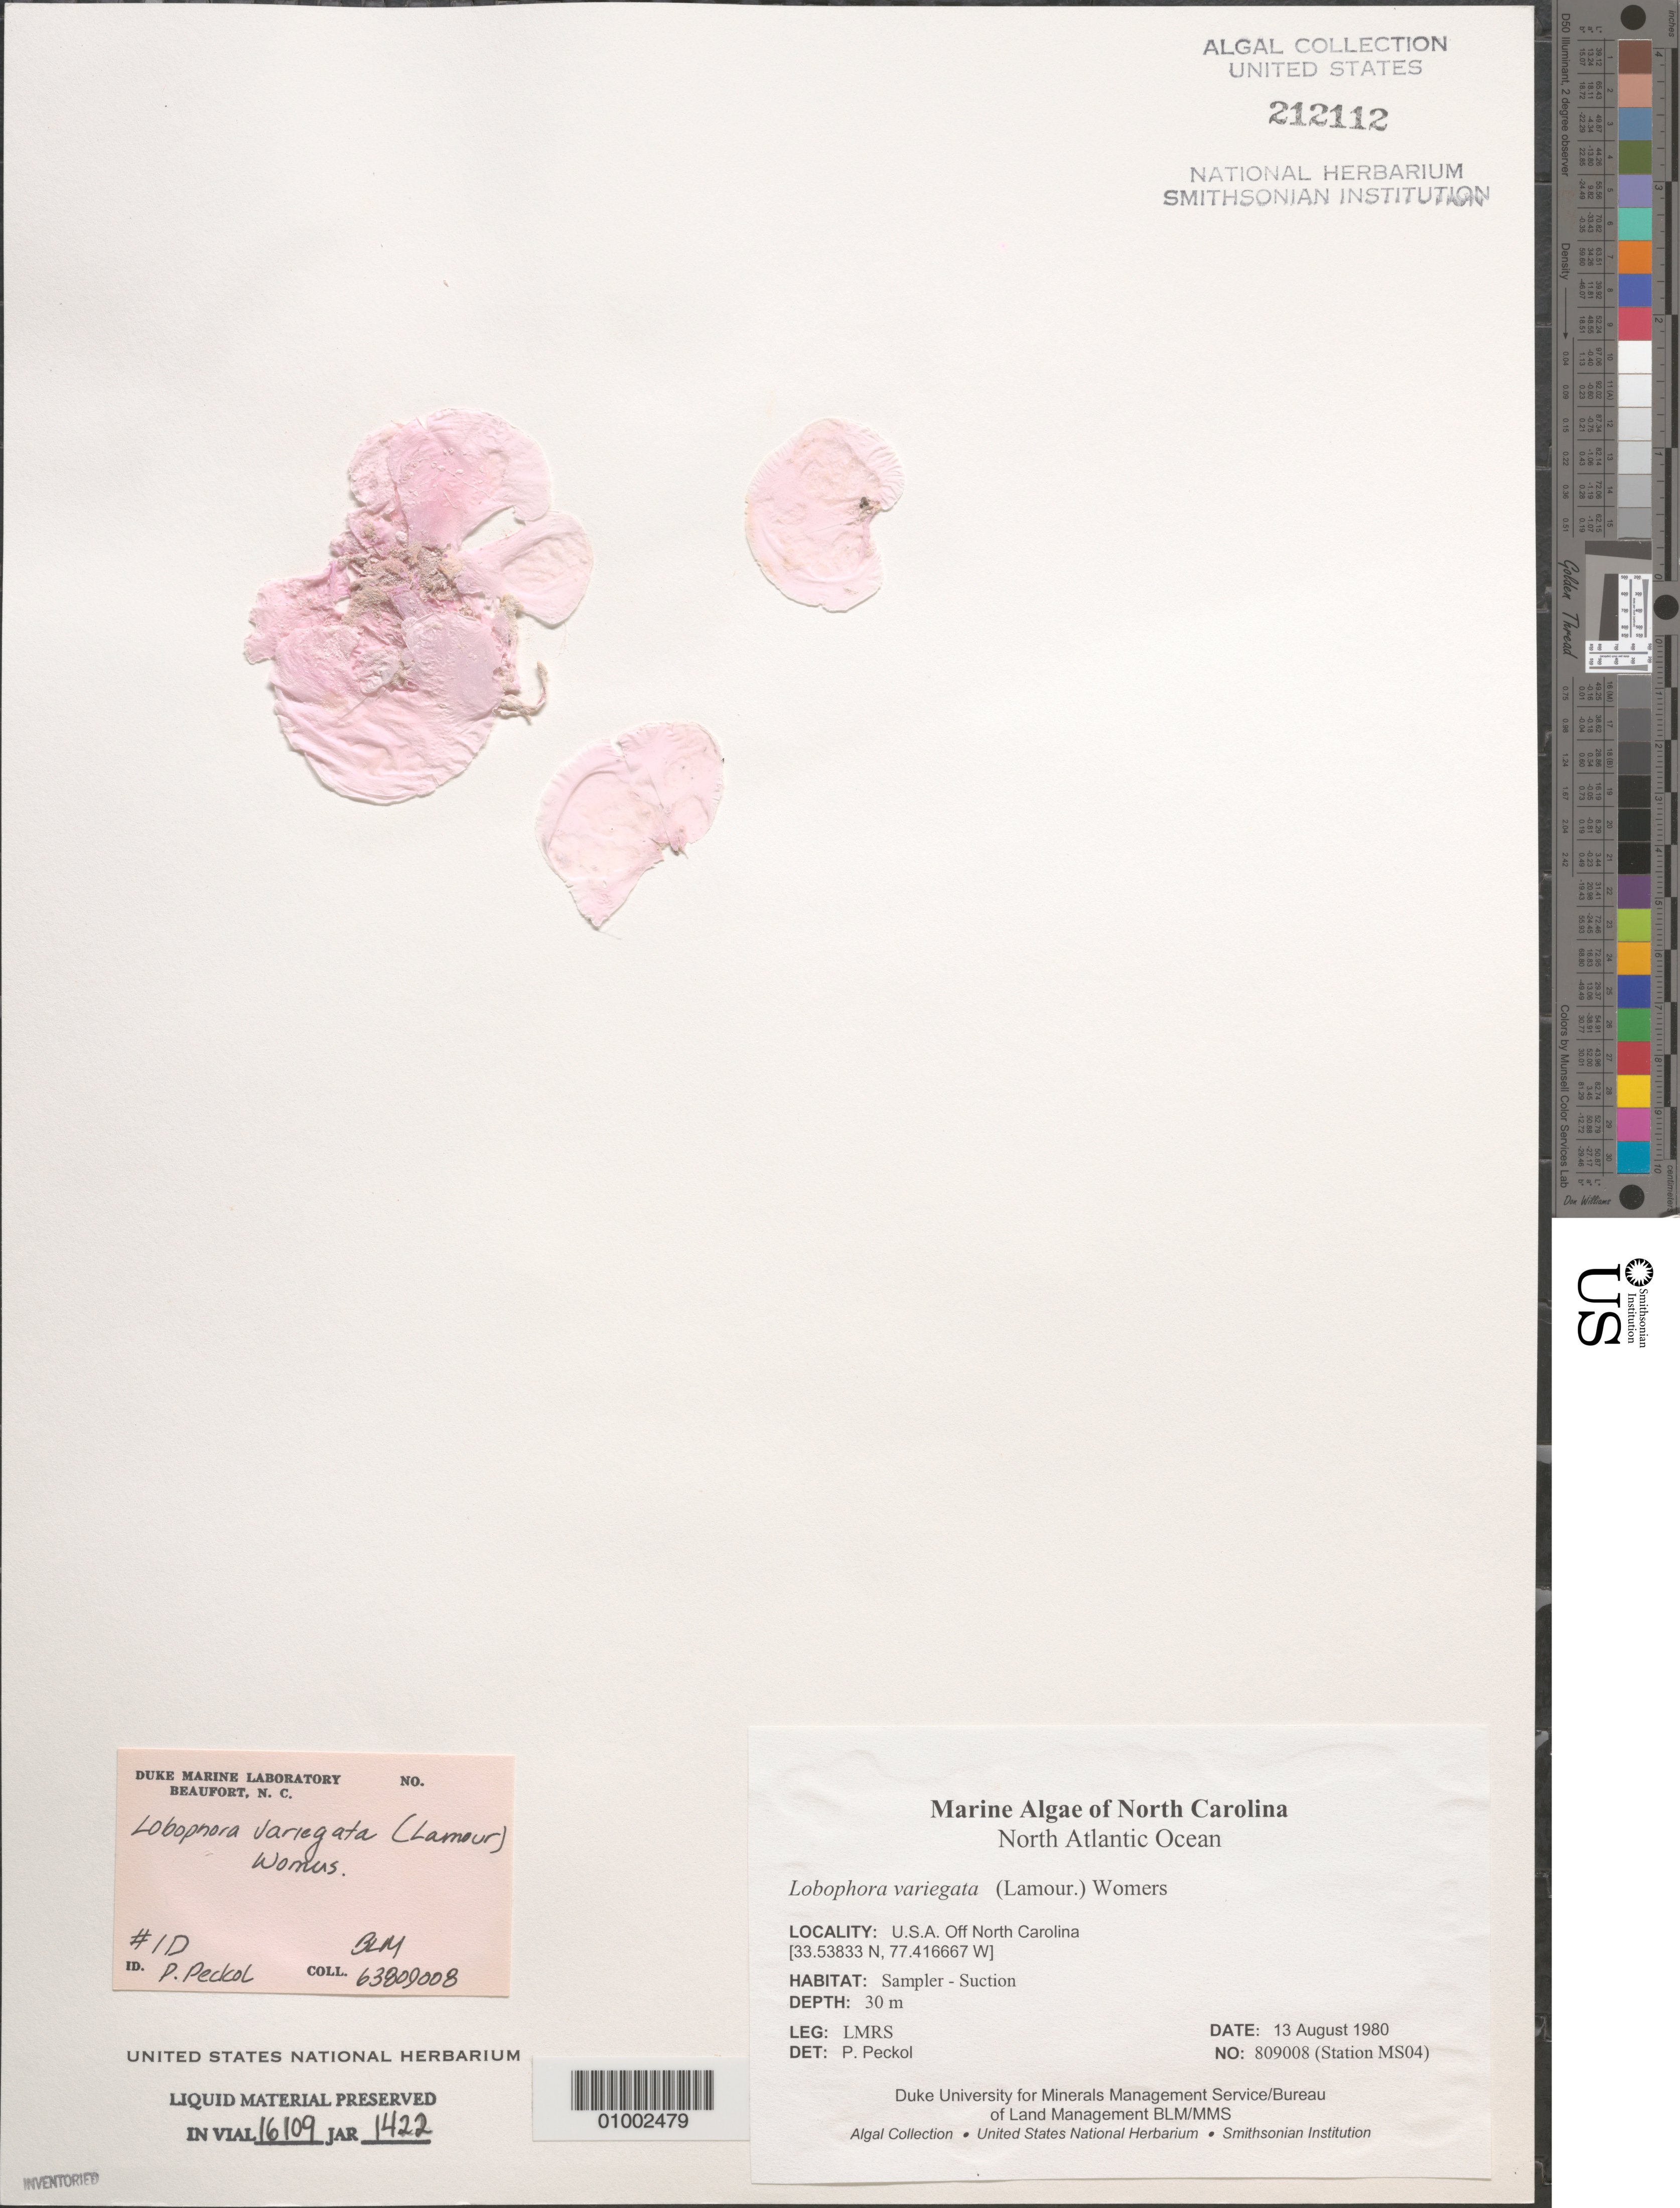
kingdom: Chromista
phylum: Ochrophyta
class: Phaeophyceae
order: Dictyotales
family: Dictyotaceae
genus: Lobophora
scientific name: Lobophora variegata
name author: (J.V.Lamouroux) Womersley & E.C. Oliveira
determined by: Peckol, P.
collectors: LMRS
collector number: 809008 (Station MS04)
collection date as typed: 13 Aug 1980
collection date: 1980-08-13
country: United States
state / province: North Carolina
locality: North Atlantic Ocean off North Carolina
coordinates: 33.538333 N, 77.416667 W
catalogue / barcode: US 212112